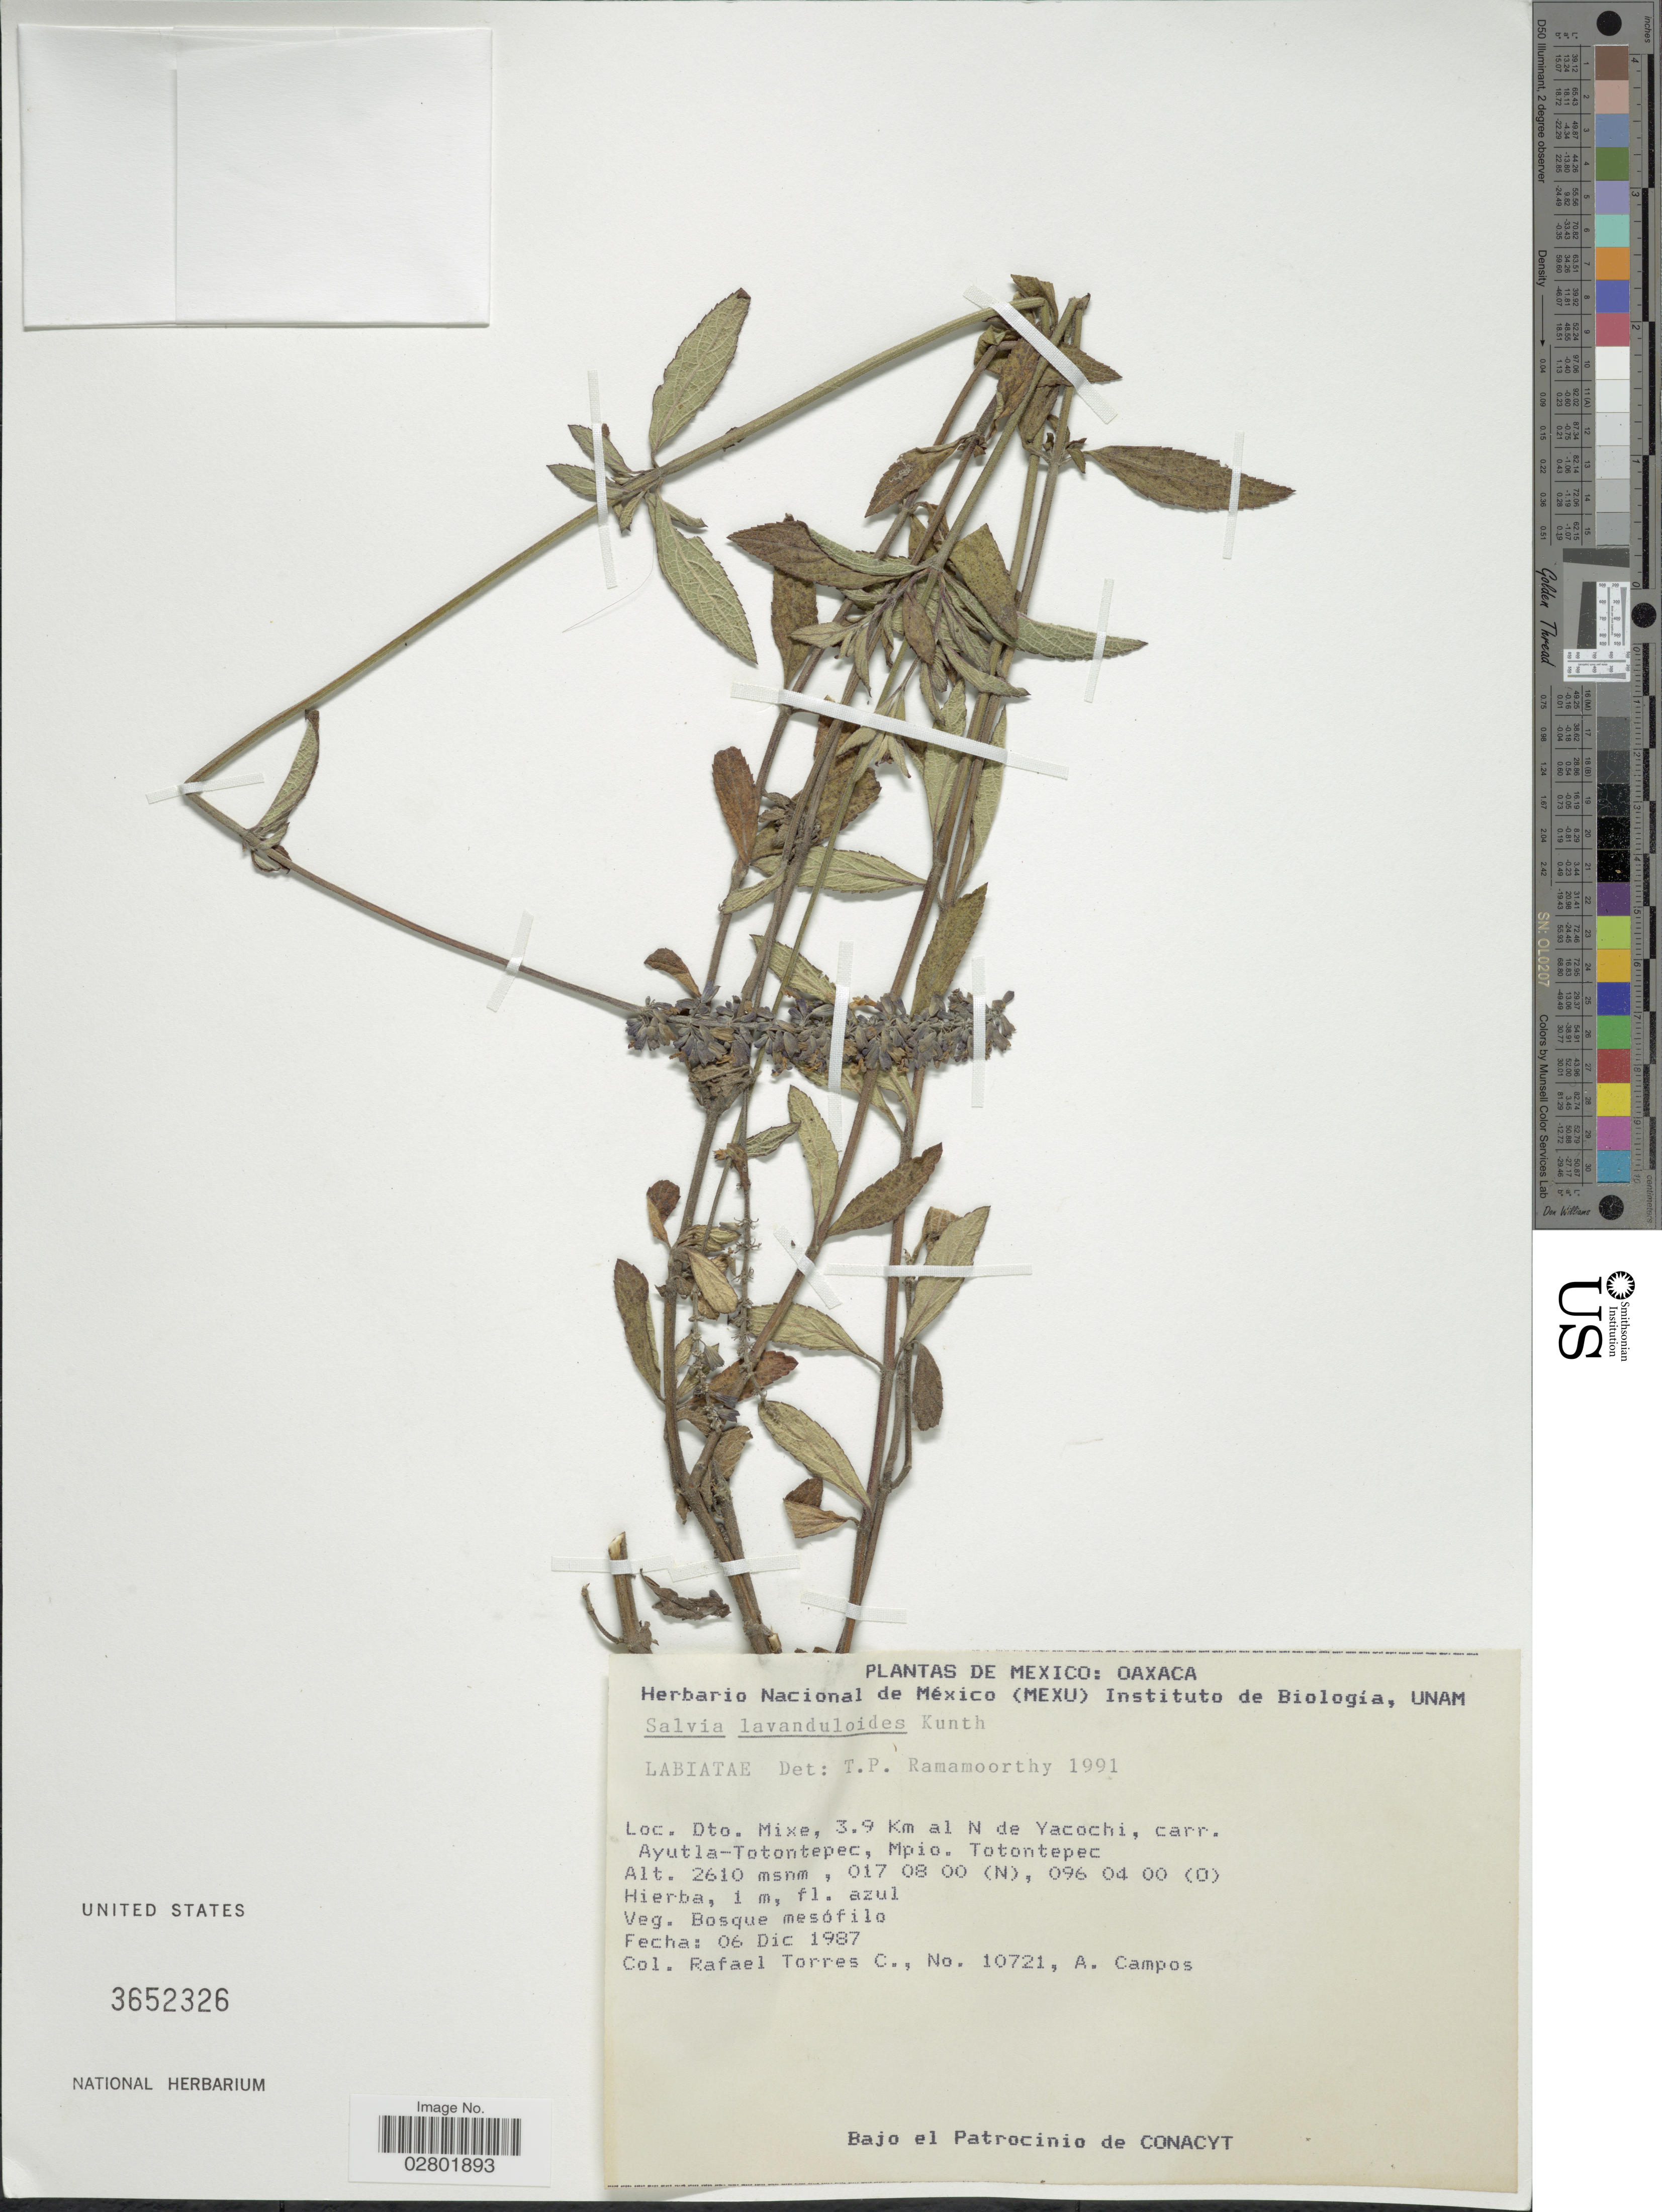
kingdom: Plantae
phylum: Tracheophyta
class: Magnoliopsida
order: Lamiales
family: Lamiaceae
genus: Salvia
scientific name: Salvia lavanduloides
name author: Kunth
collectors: R. Torres C. & A. R. Campos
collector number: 10721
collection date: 1987-12-06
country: Mexico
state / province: Oaxaca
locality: Dto. Mixe, 3.9 Km al N de Yacochi, carr. Ayutla-Tototntepec, Mpio. Totontepec.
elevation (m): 2610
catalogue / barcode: US 3562326